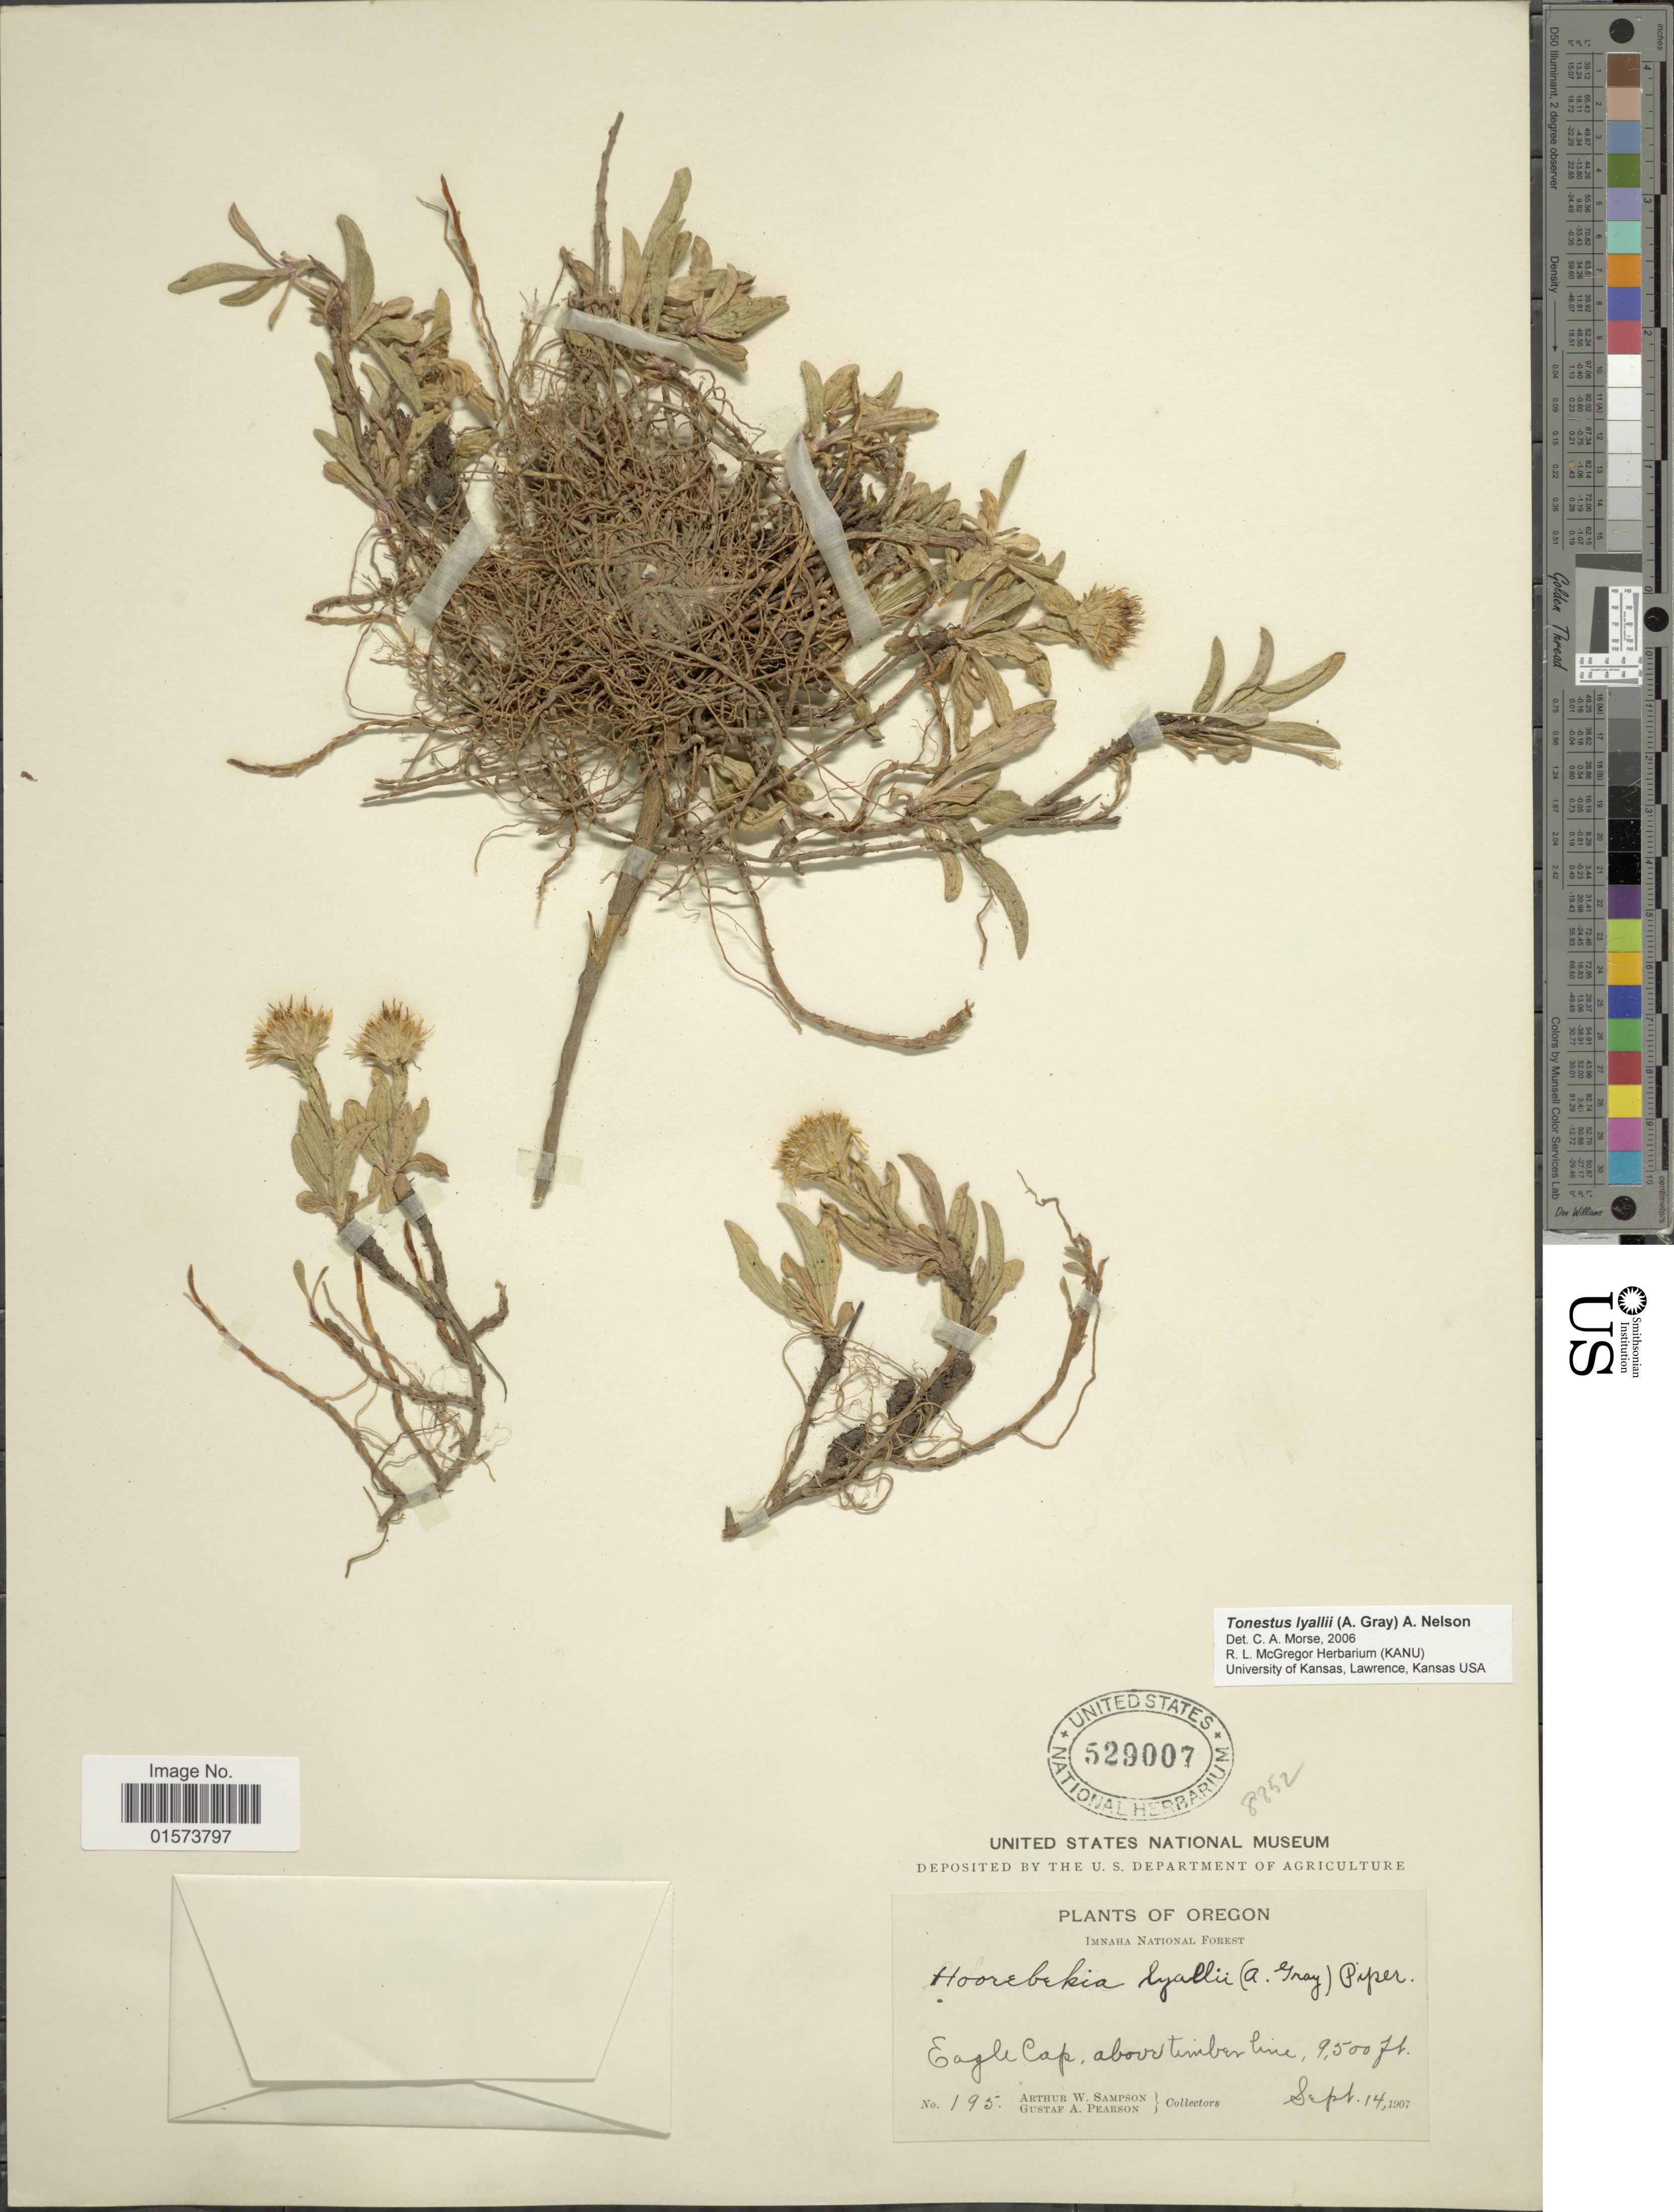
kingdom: Plantae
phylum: Tracheophyta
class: Magnoliopsida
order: Asterales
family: Asteraceae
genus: Tonestus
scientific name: Tonestus lyallii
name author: (A. Gray) A. Nelson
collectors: A. Sampson & G. A. Pearson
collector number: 195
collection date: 1907-09-14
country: United States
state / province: Oregon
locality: Imnaha National Forest, Eagle Cap, above timber line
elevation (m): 2896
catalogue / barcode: US 529007